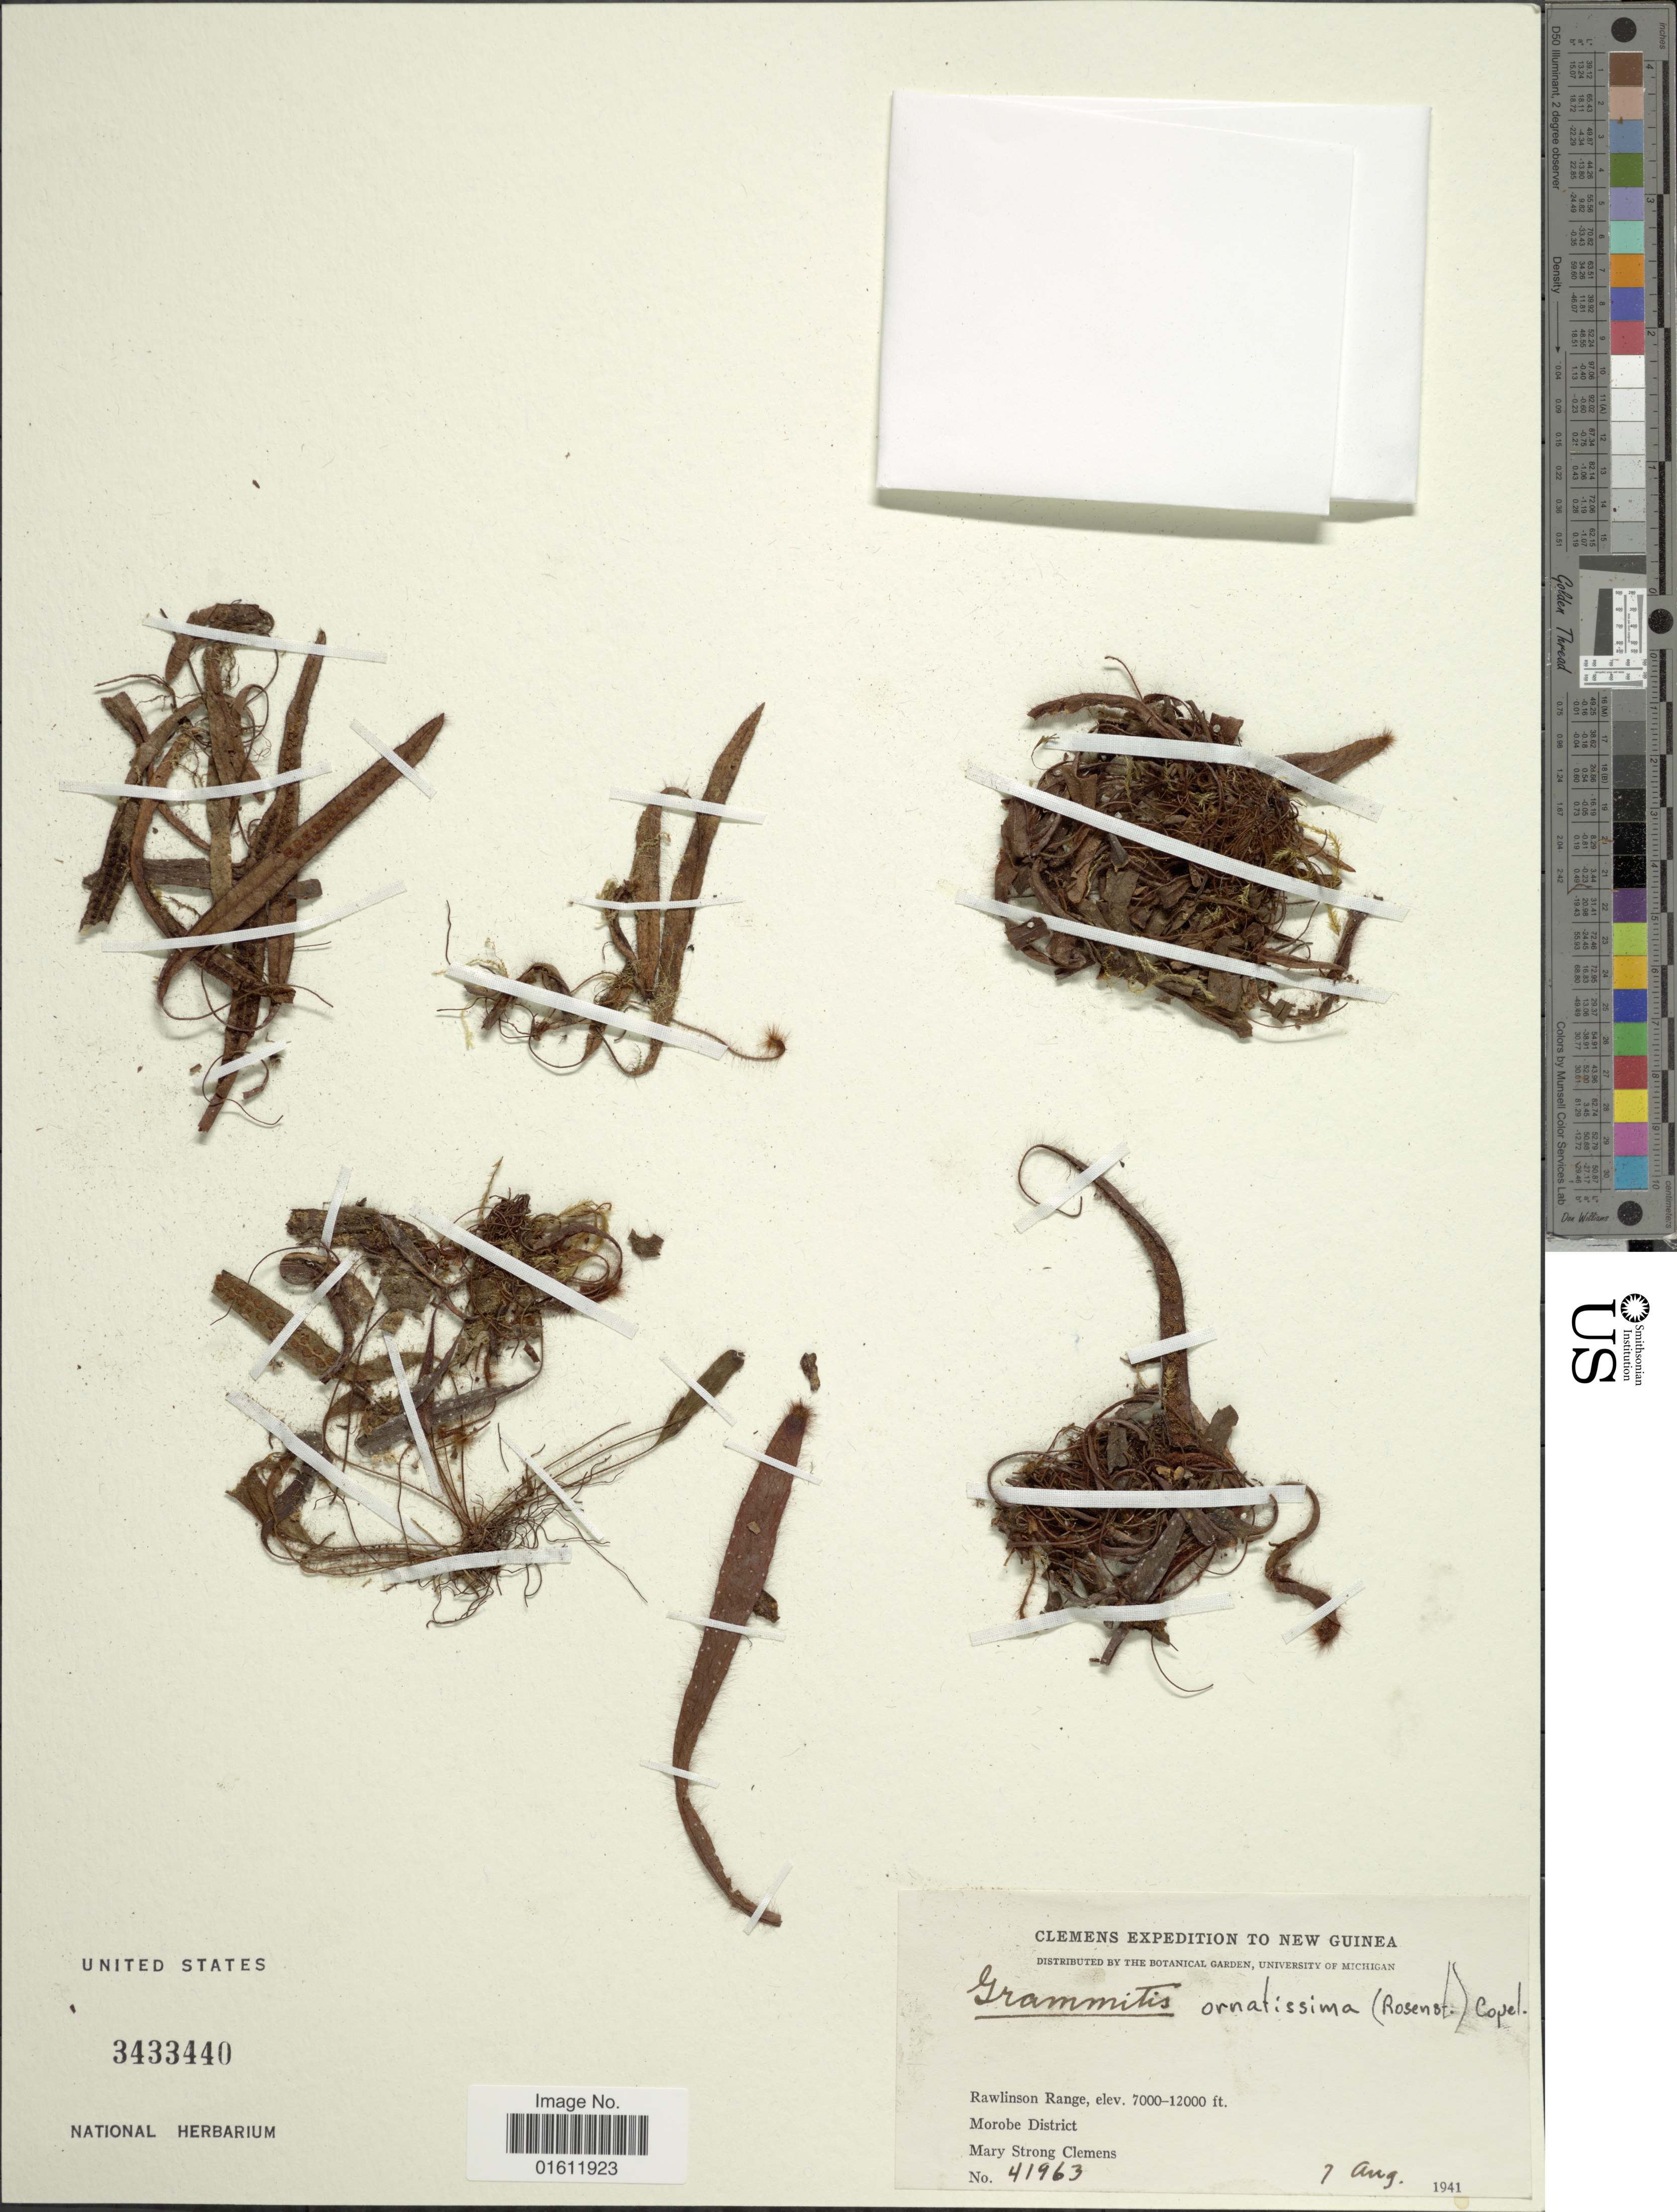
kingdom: Plantae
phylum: Tracheophyta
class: Polypodiopsida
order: Polypodiales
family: Polypodiaceae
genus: Radiogrammitis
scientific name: Radiogrammitis ornatissima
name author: (Rosenst.) Parris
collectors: M. S. Clemens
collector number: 41963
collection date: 1941-08-07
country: Papua New Guinea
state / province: Morobe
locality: Rawlinson Range, Morobe District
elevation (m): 2134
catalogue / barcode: US 3433440